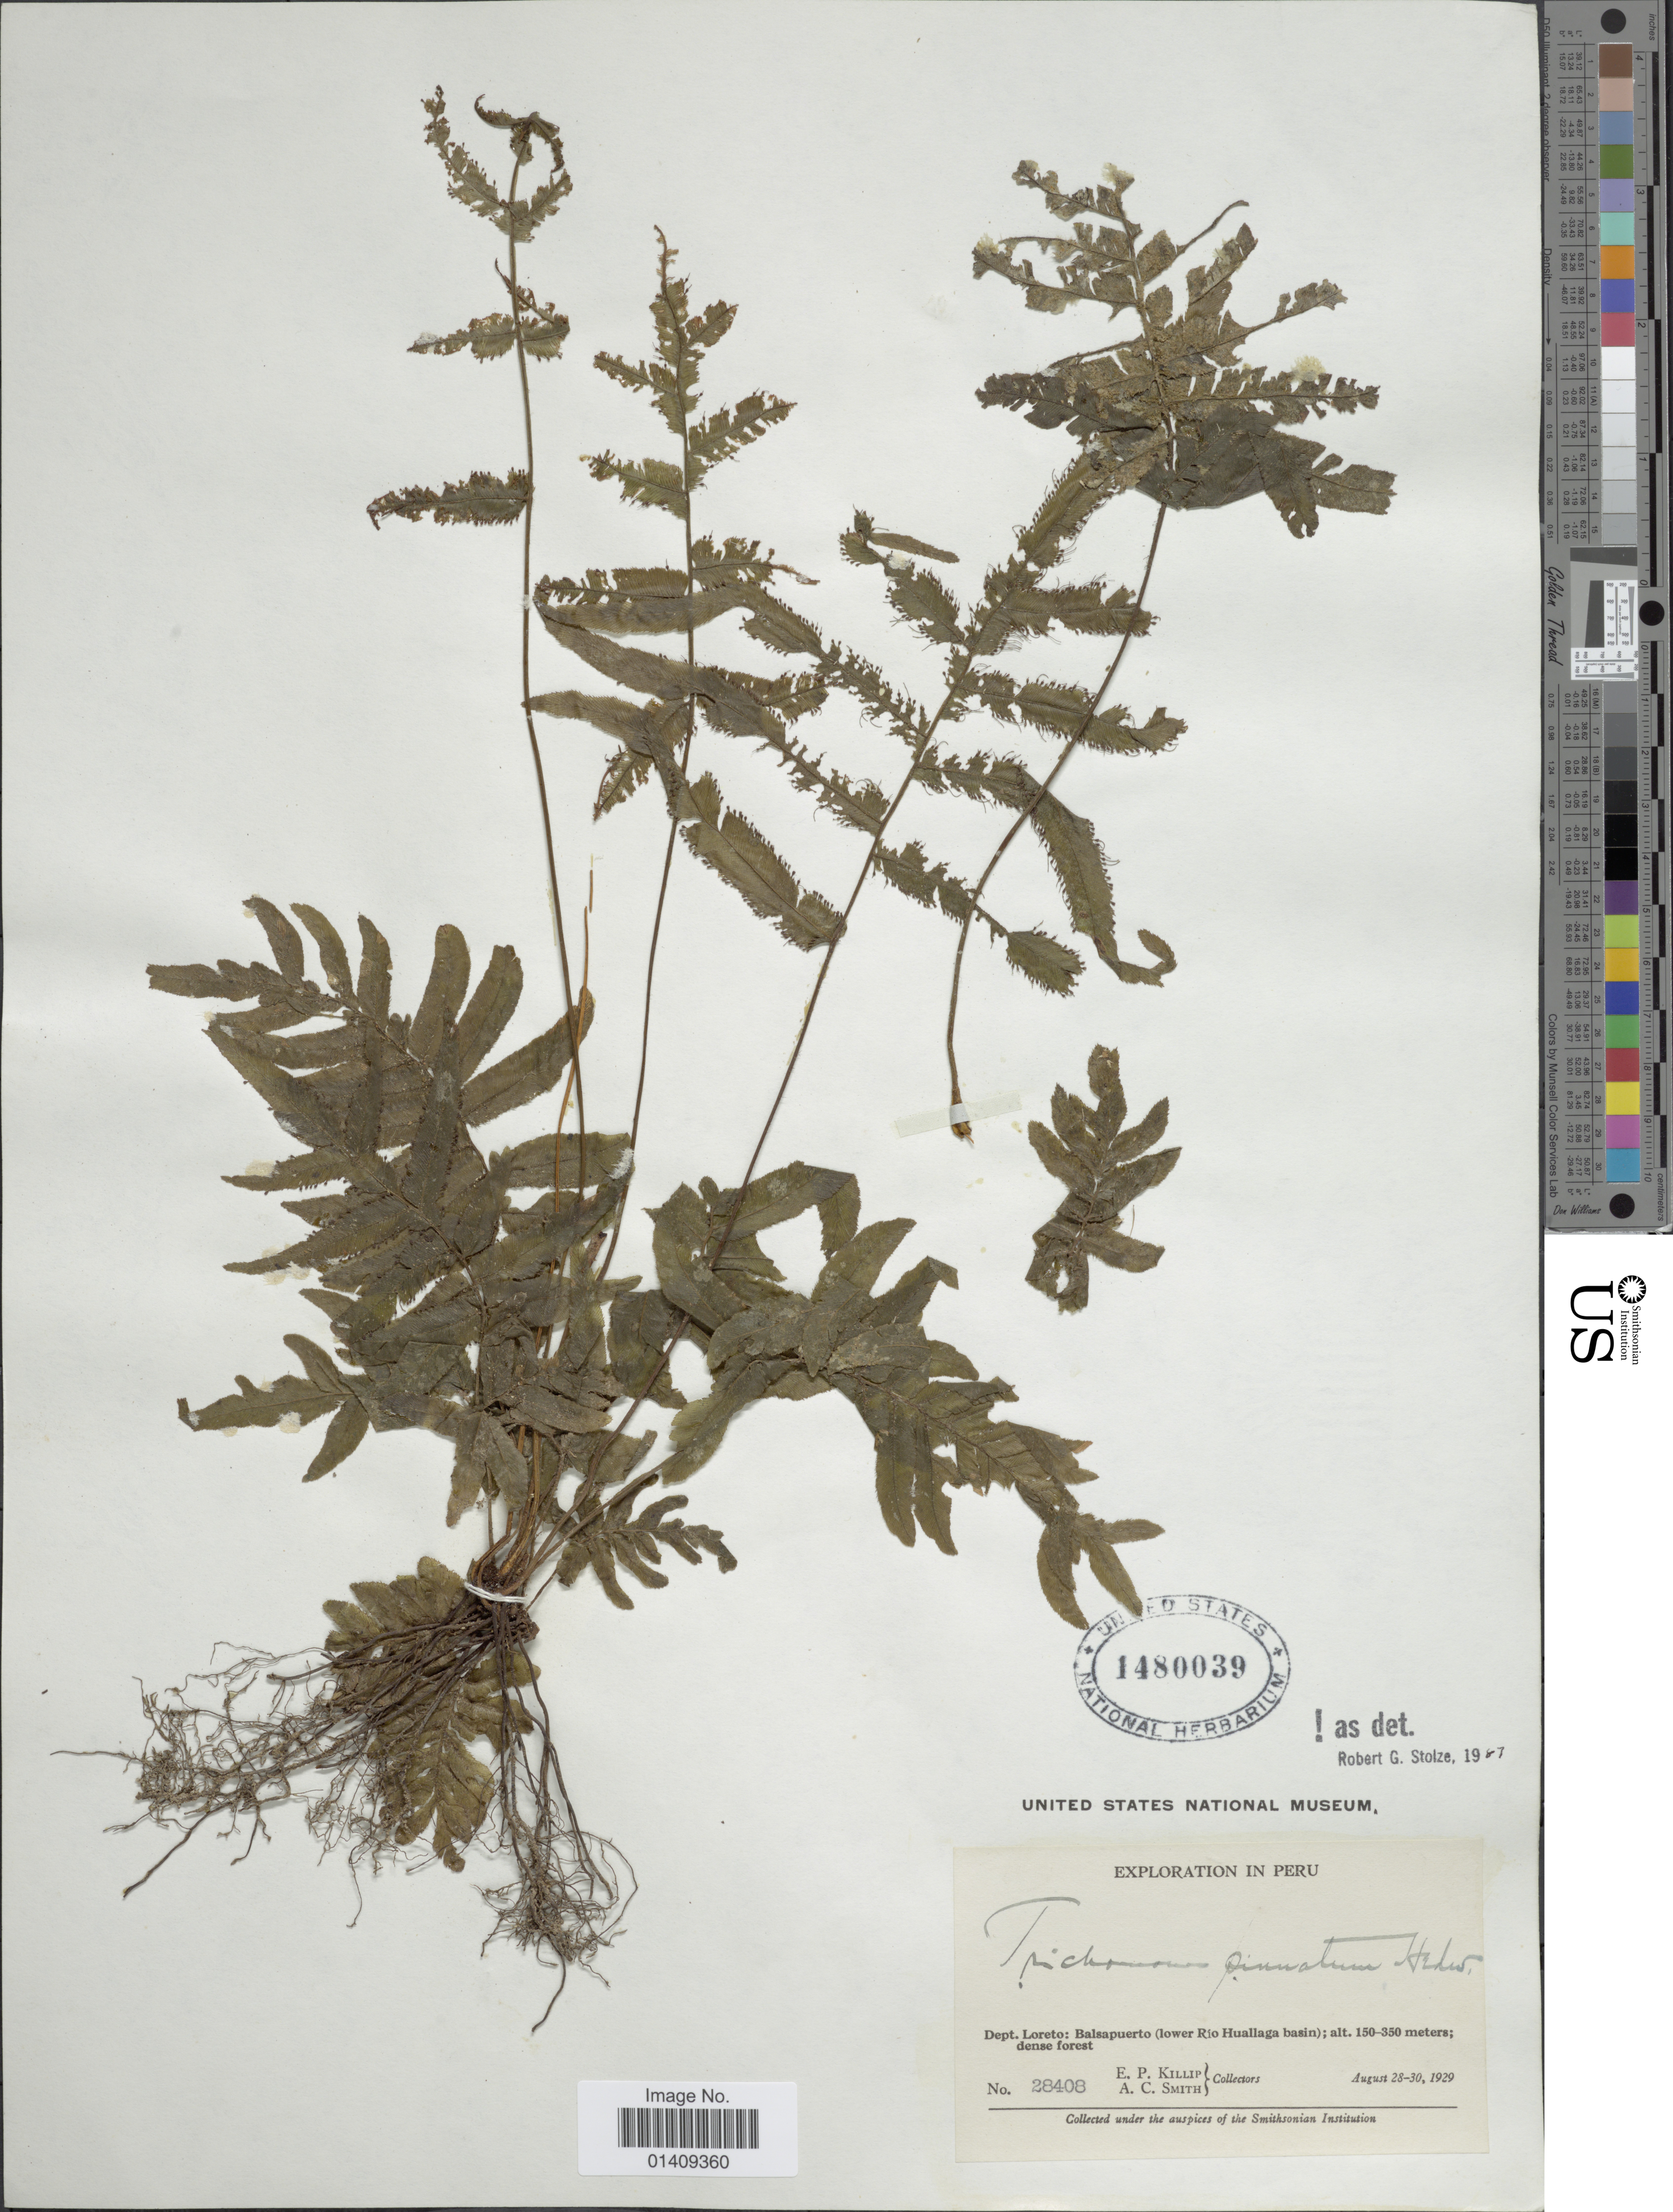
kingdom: Plantae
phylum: Tracheophyta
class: Polypodiopsida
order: Hymenophyllales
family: Hymenophyllaceae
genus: Trichomanes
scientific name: Trichomanes pinnatum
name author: Hedw.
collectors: E. P. Killip & A. C. Smith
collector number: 28408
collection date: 1929-08-28/1929-08-30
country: Peru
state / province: Loreto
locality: Dept. Loreto Balsapuerto (lower Rio Huallaga basin)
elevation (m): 150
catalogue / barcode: US 1480039